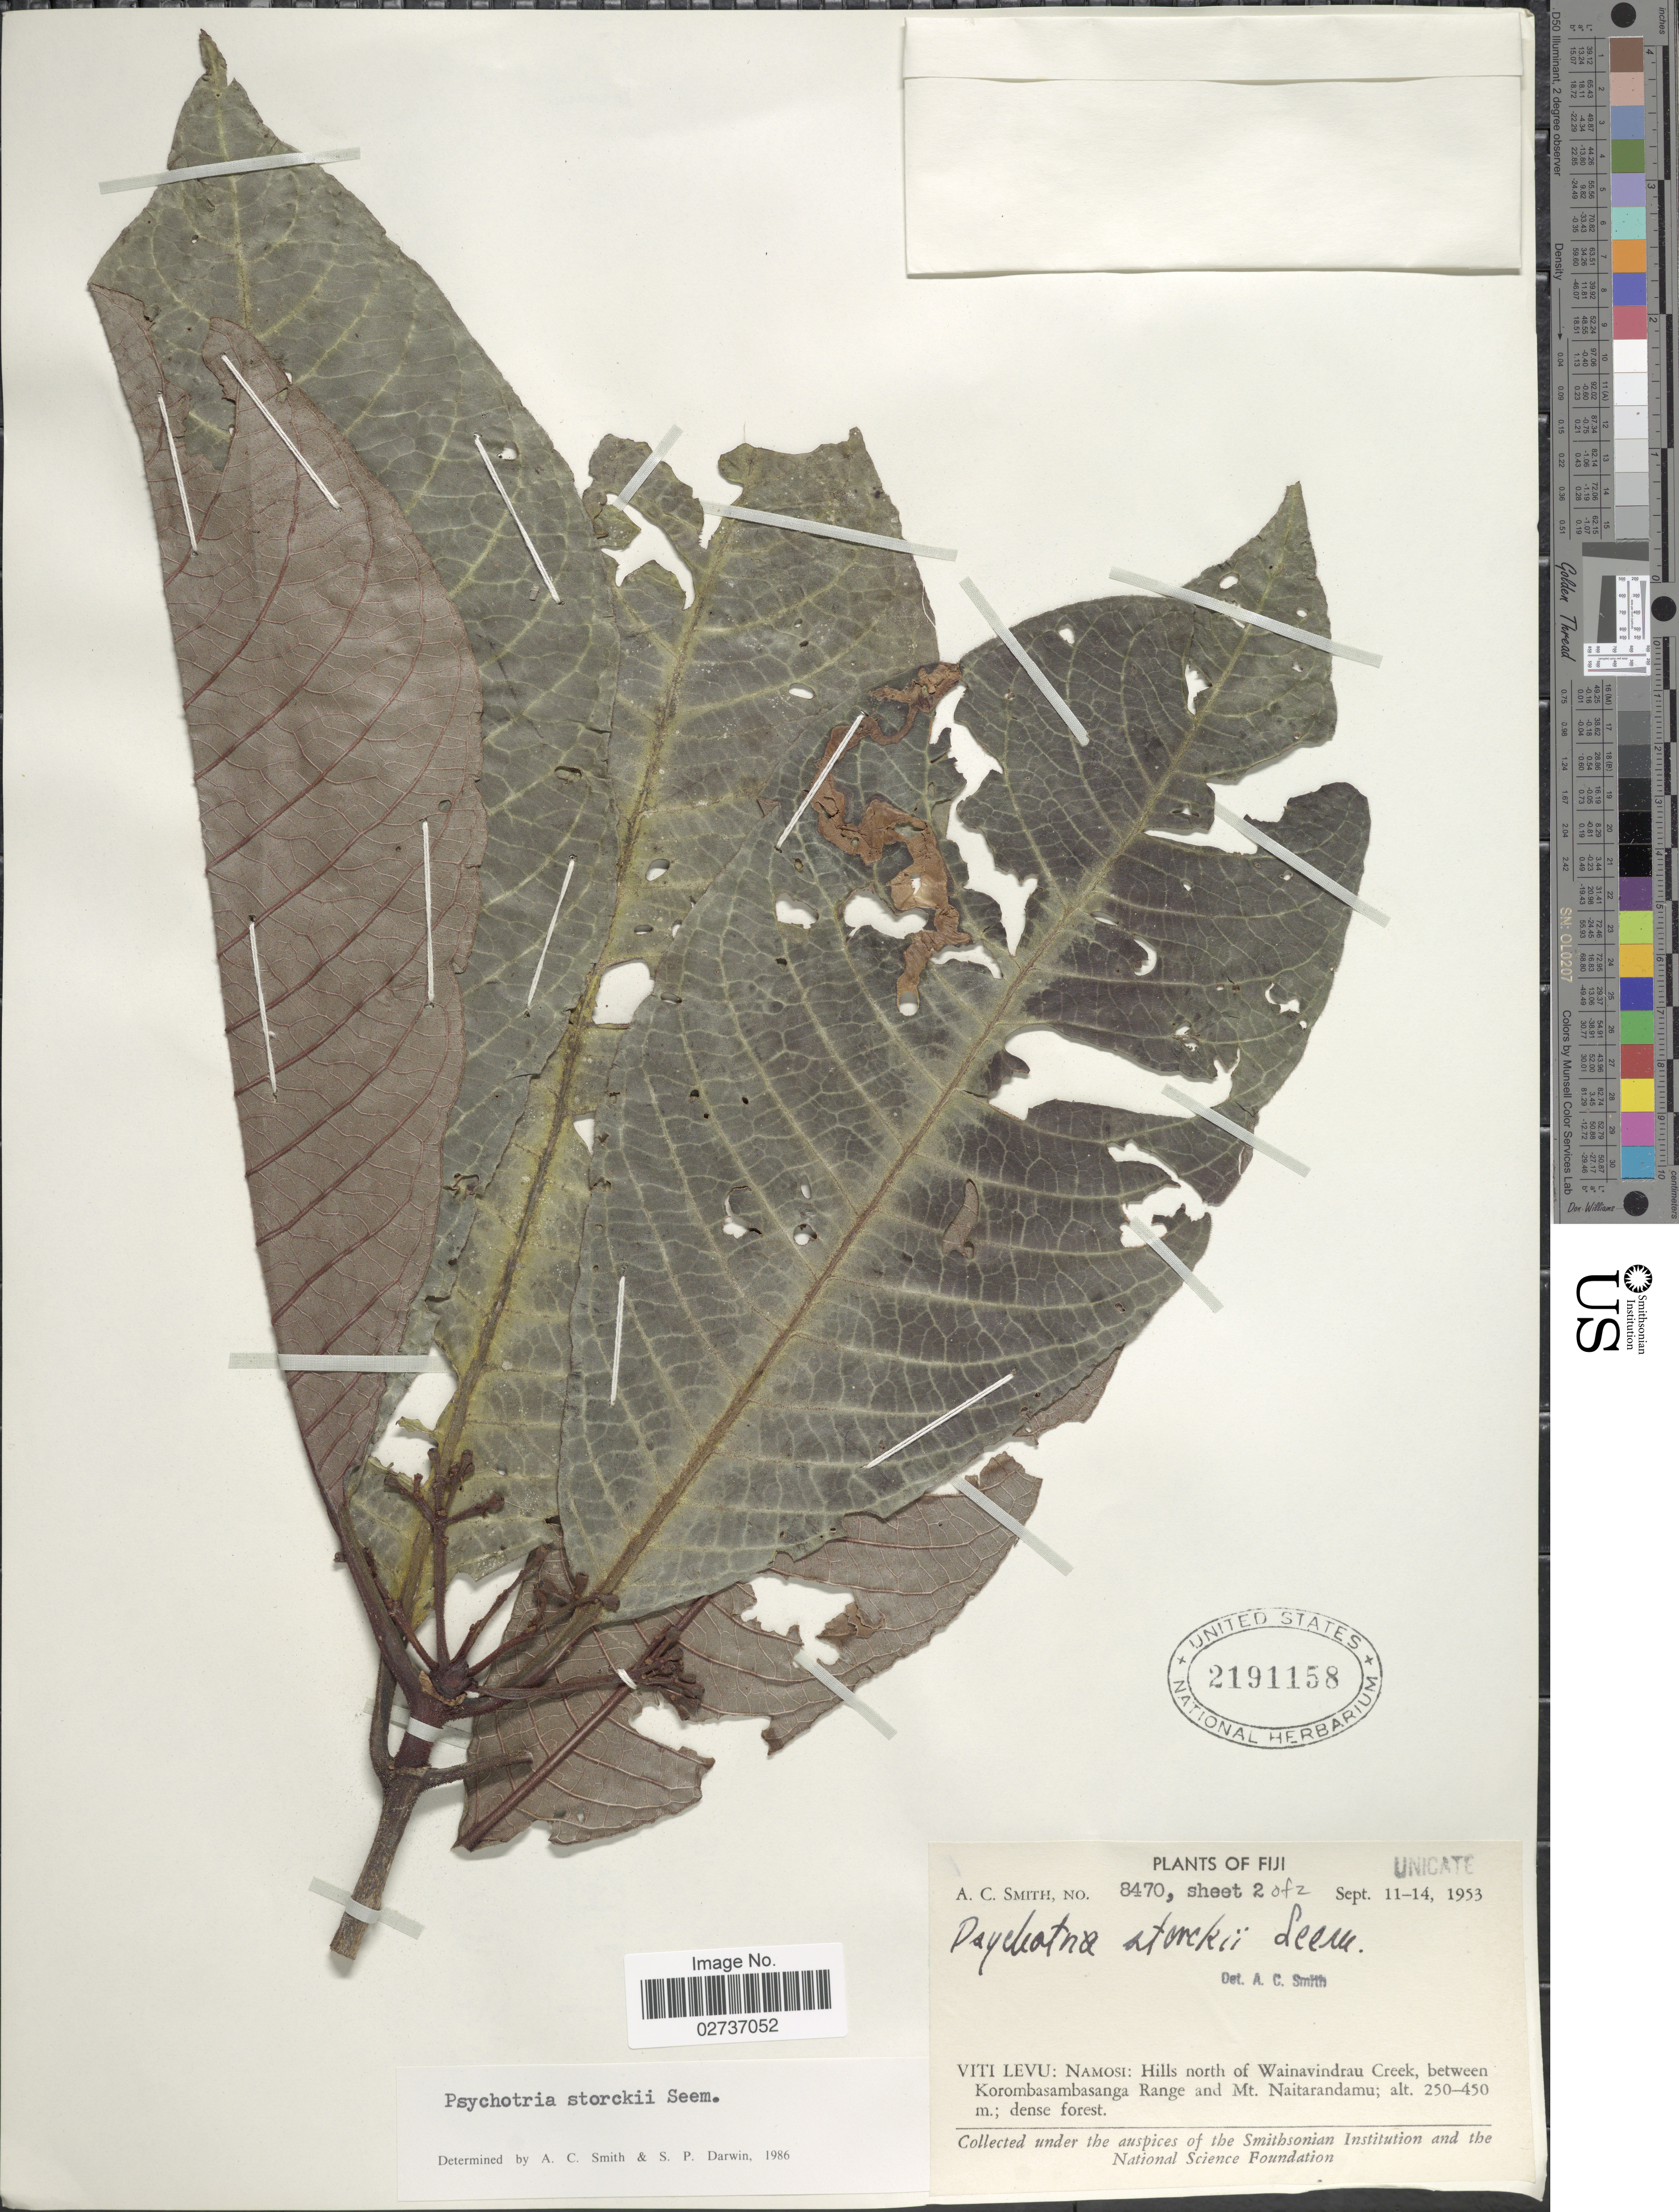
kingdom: Plantae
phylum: Tracheophyta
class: Magnoliopsida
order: Gentianales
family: Rubiaceae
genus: Psychotria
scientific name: Psychotria storckii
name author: Seem.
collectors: A. C. Smith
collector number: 8470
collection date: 1953-09-11/1953-09-14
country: Fiji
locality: Viti Levu: Namosi: Hills north of Wainavindrau Creek, between Korombasambasanga Range and Mt. Naitarandamu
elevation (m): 250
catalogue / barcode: US 2191158